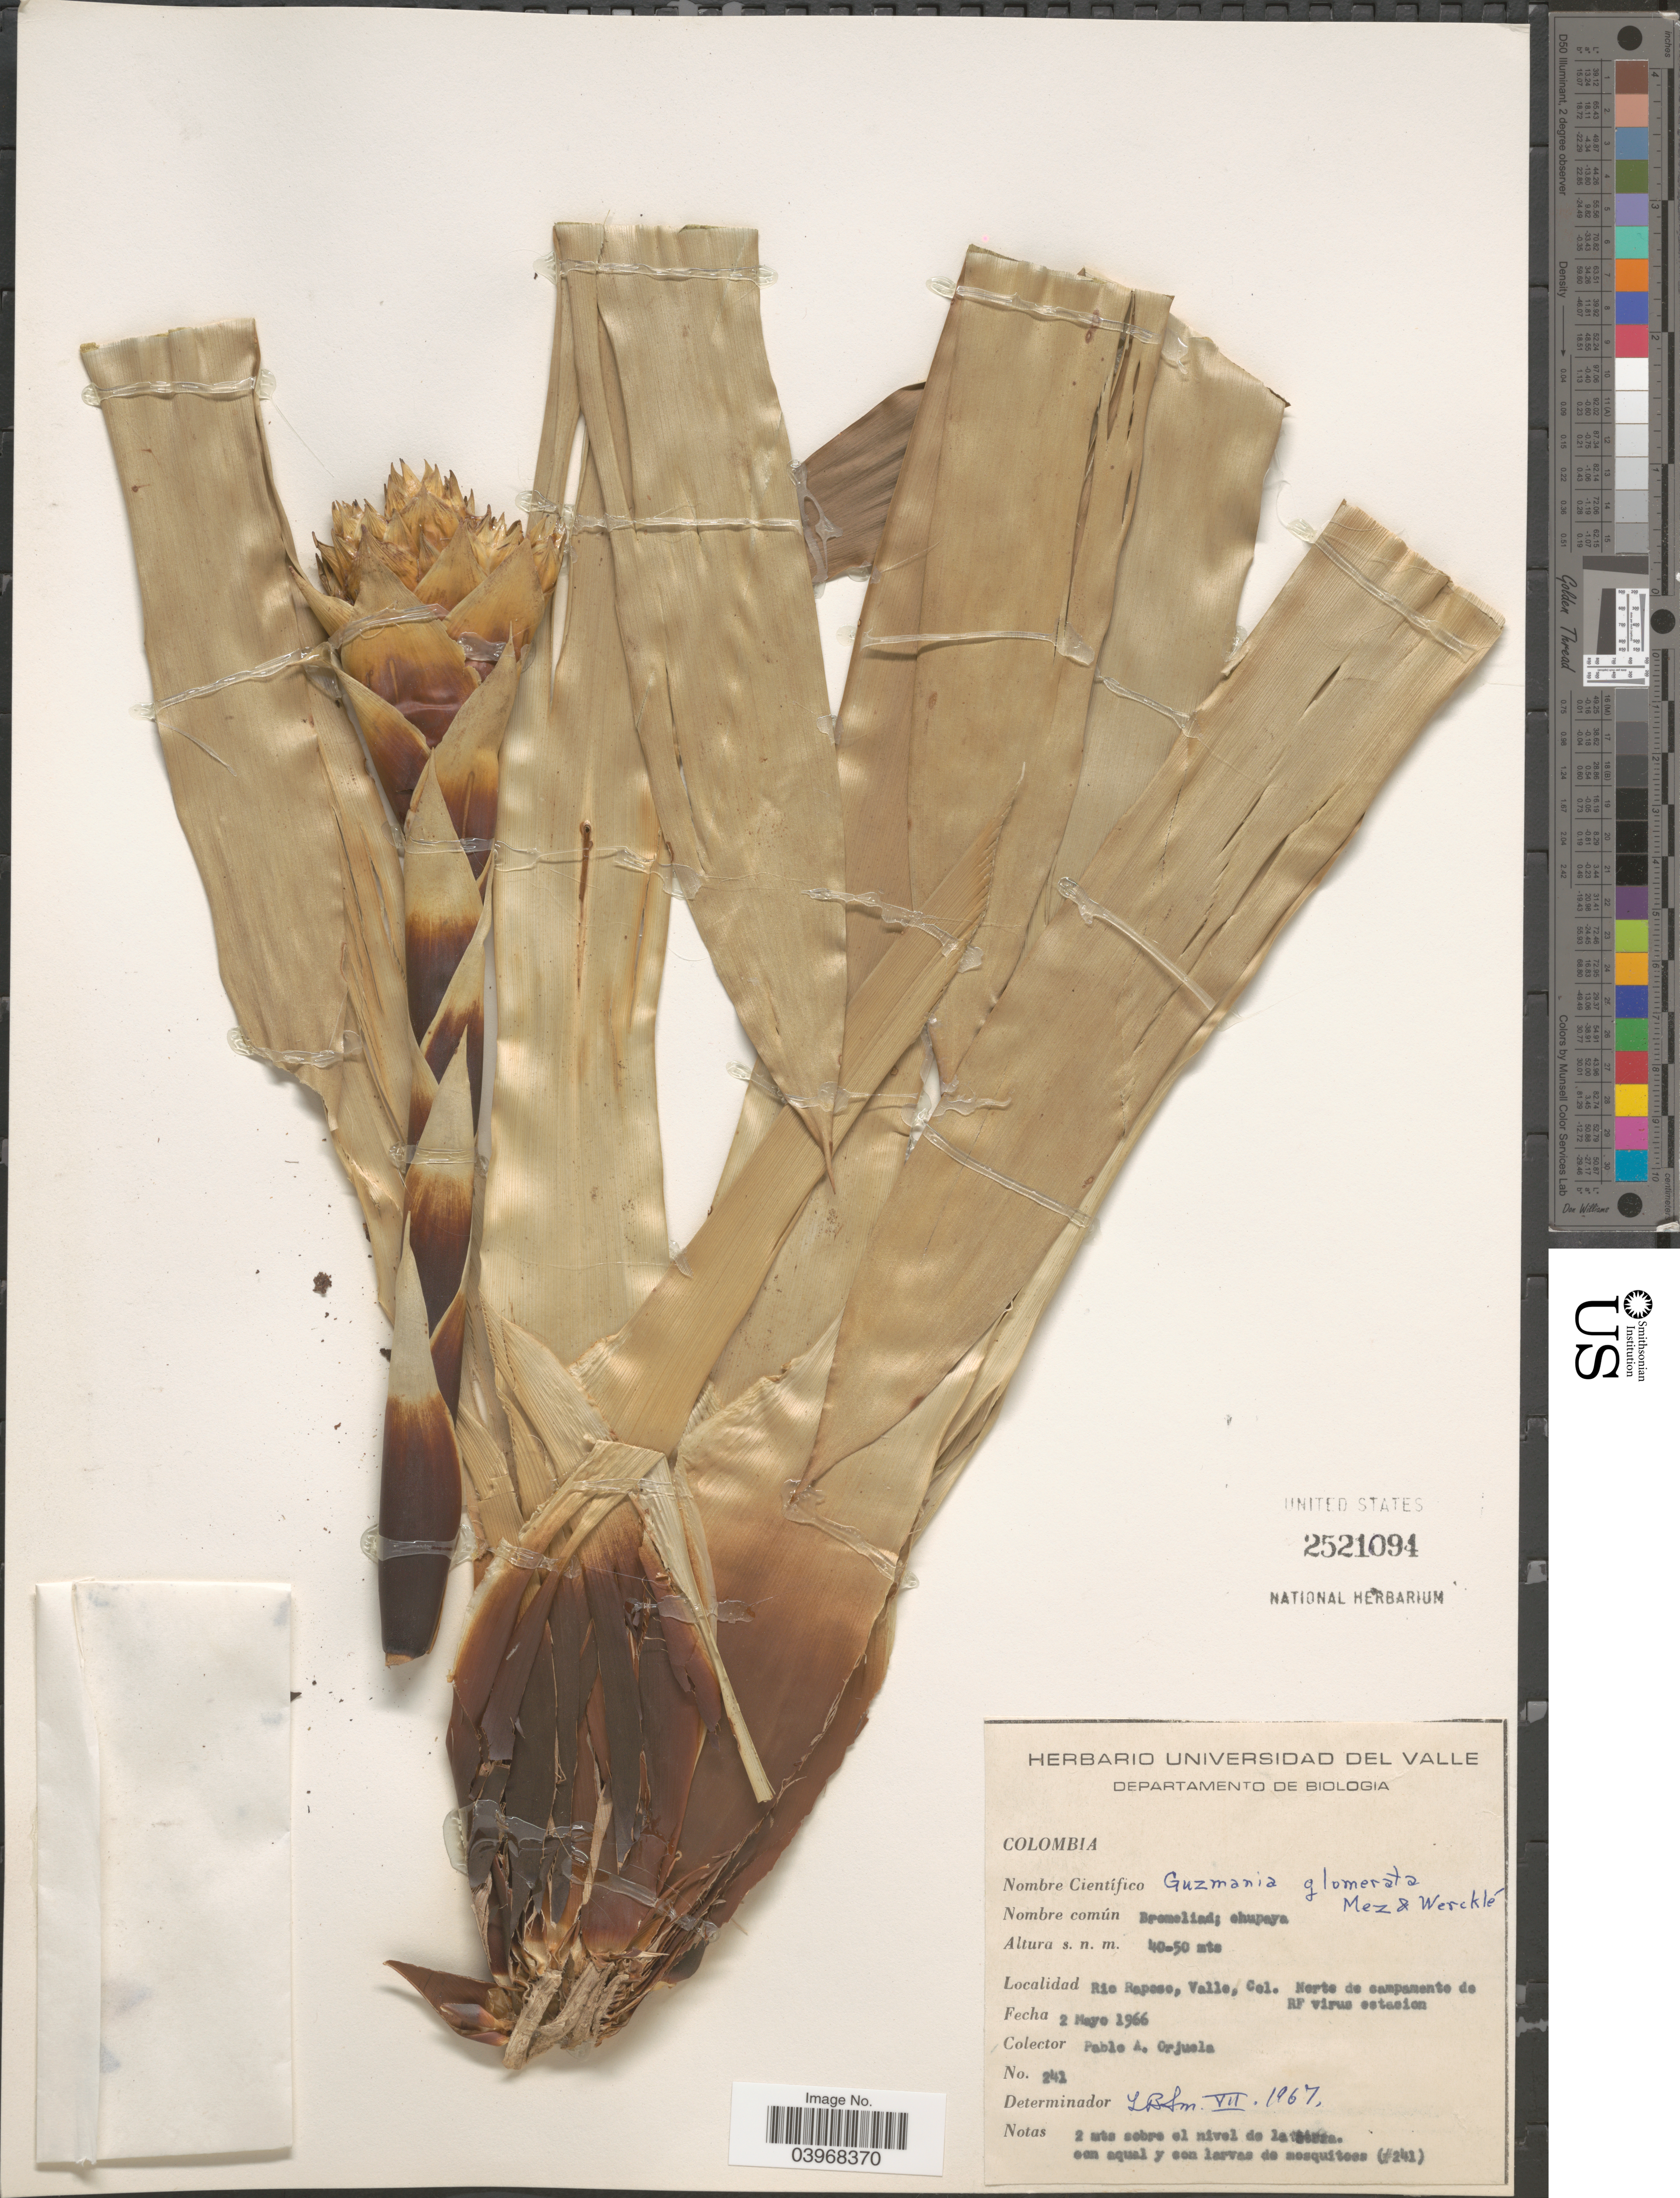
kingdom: Plantae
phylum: Tracheophyta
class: Liliopsida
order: Poales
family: Bromeliaceae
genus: Guzmania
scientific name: Guzmania glomerata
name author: Mez & Mez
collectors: P. A. Orjuela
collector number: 241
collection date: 1966-05-02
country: Colombia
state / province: Valle del Cauca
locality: Rio Raposo, Valle. Norte de campamento de RF virus estacion.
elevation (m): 40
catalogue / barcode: US 2521094